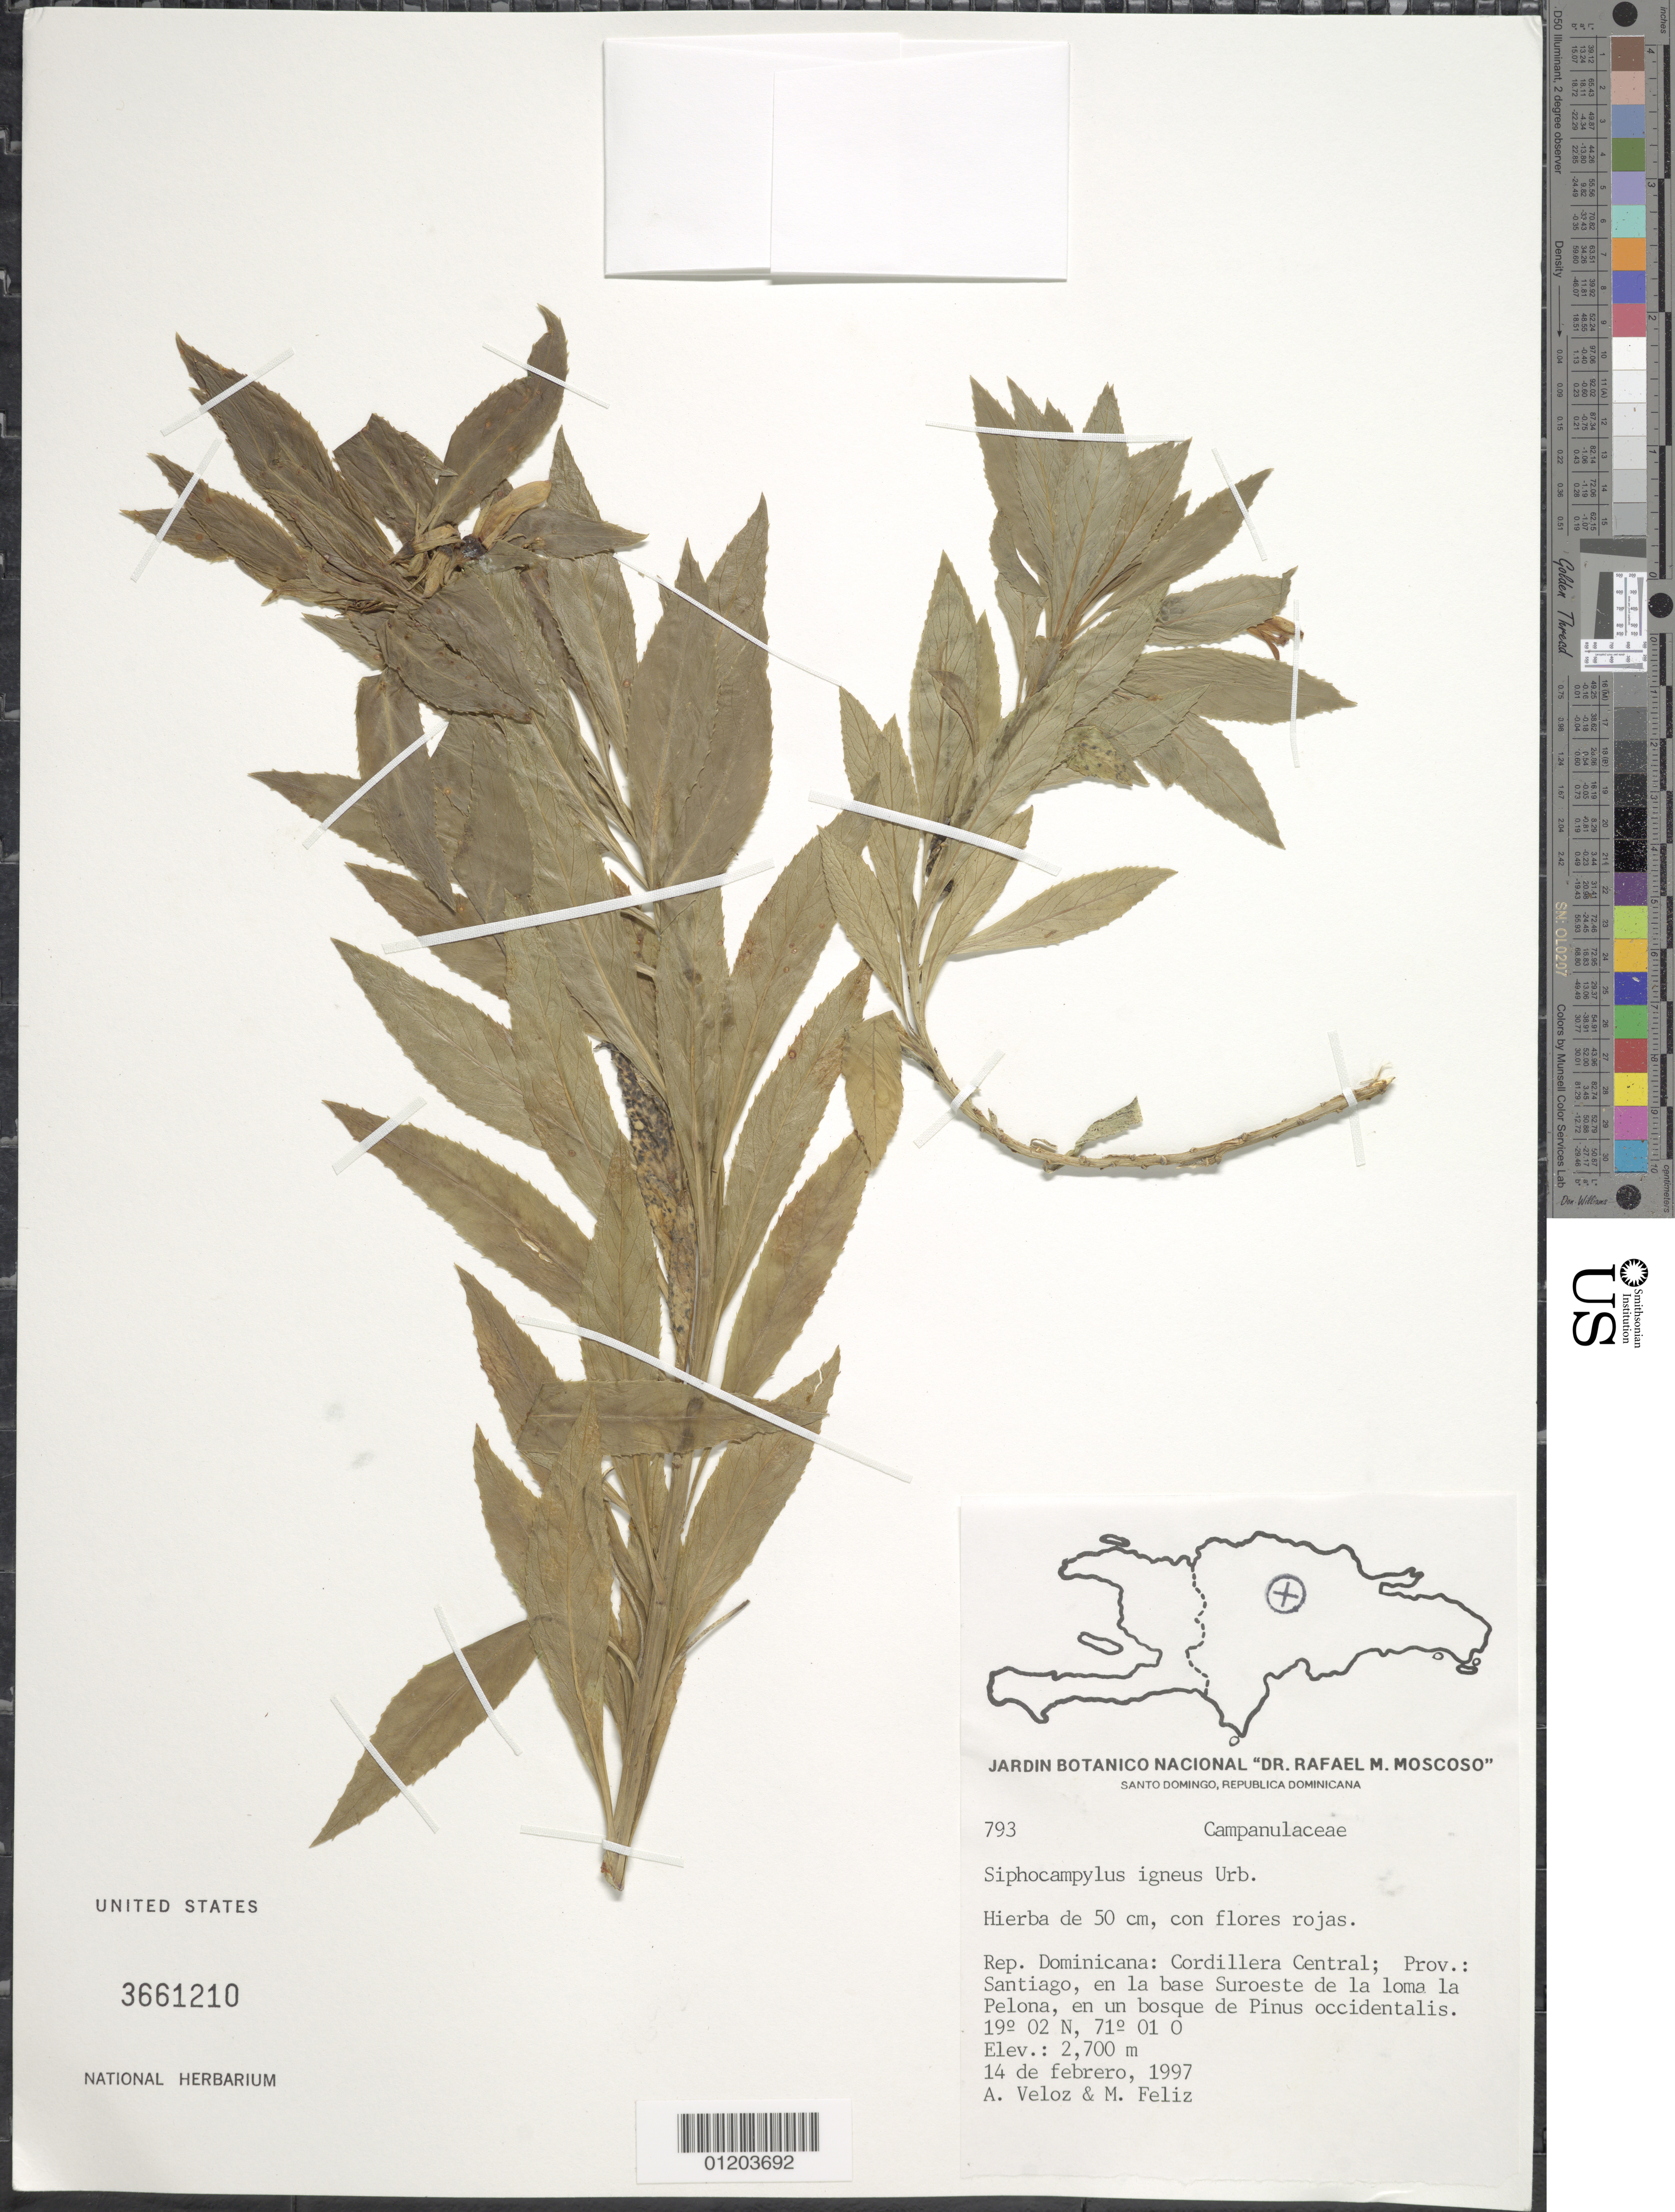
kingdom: Plantae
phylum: Tracheophyta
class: Magnoliopsida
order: Asterales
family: Campanulaceae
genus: Siphocampylus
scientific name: Siphocampylus igneus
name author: Urb.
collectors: A. Veloz Ramírez & M. Feliz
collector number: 793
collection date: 1997-02-14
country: Dominican Republic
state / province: Santiago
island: Hispaniola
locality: Cordillera Central, en la base suroeste de la loma la Pelona.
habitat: En un bosque de Pinus occidentalis.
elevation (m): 2700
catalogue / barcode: US 3661210